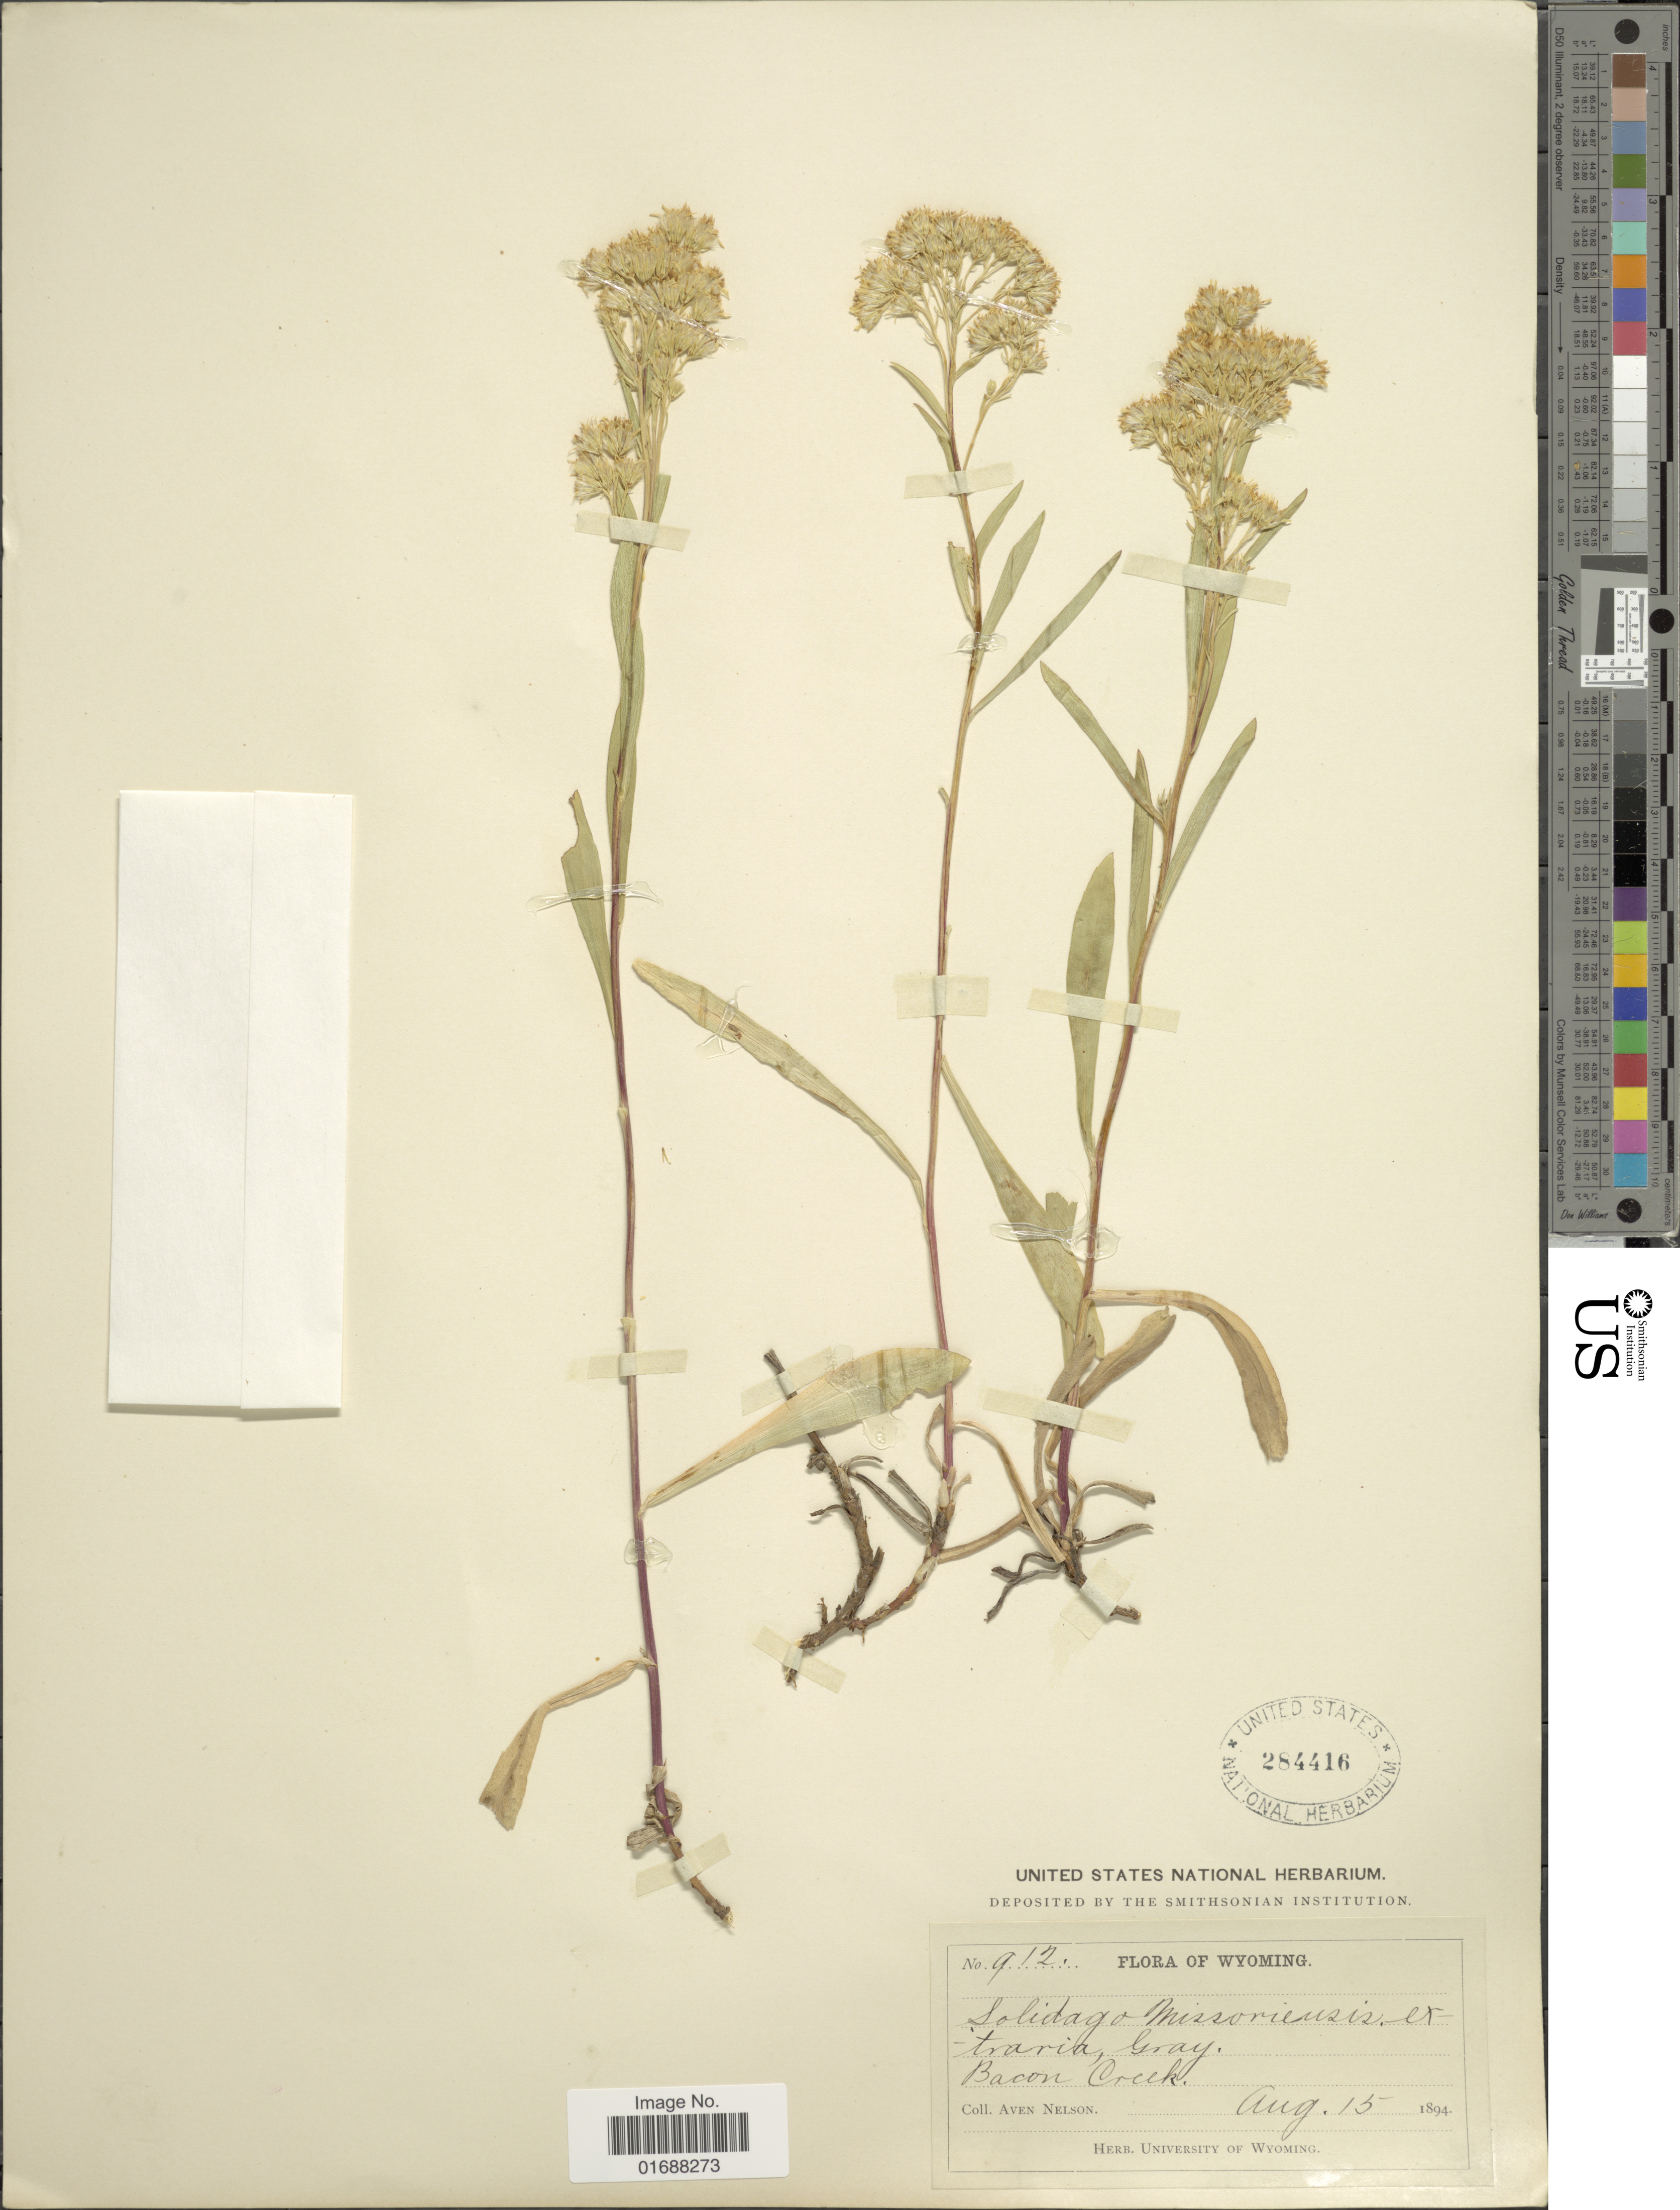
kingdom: Plantae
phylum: Tracheophyta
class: Magnoliopsida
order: Asterales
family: Asteraceae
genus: Solidago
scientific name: Solidago missouriensis var. missouriensis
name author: Nutt.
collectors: A. Nelson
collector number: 912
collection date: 1894-08-15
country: United States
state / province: Wyoming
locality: Bacon Creek.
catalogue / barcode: US 284416